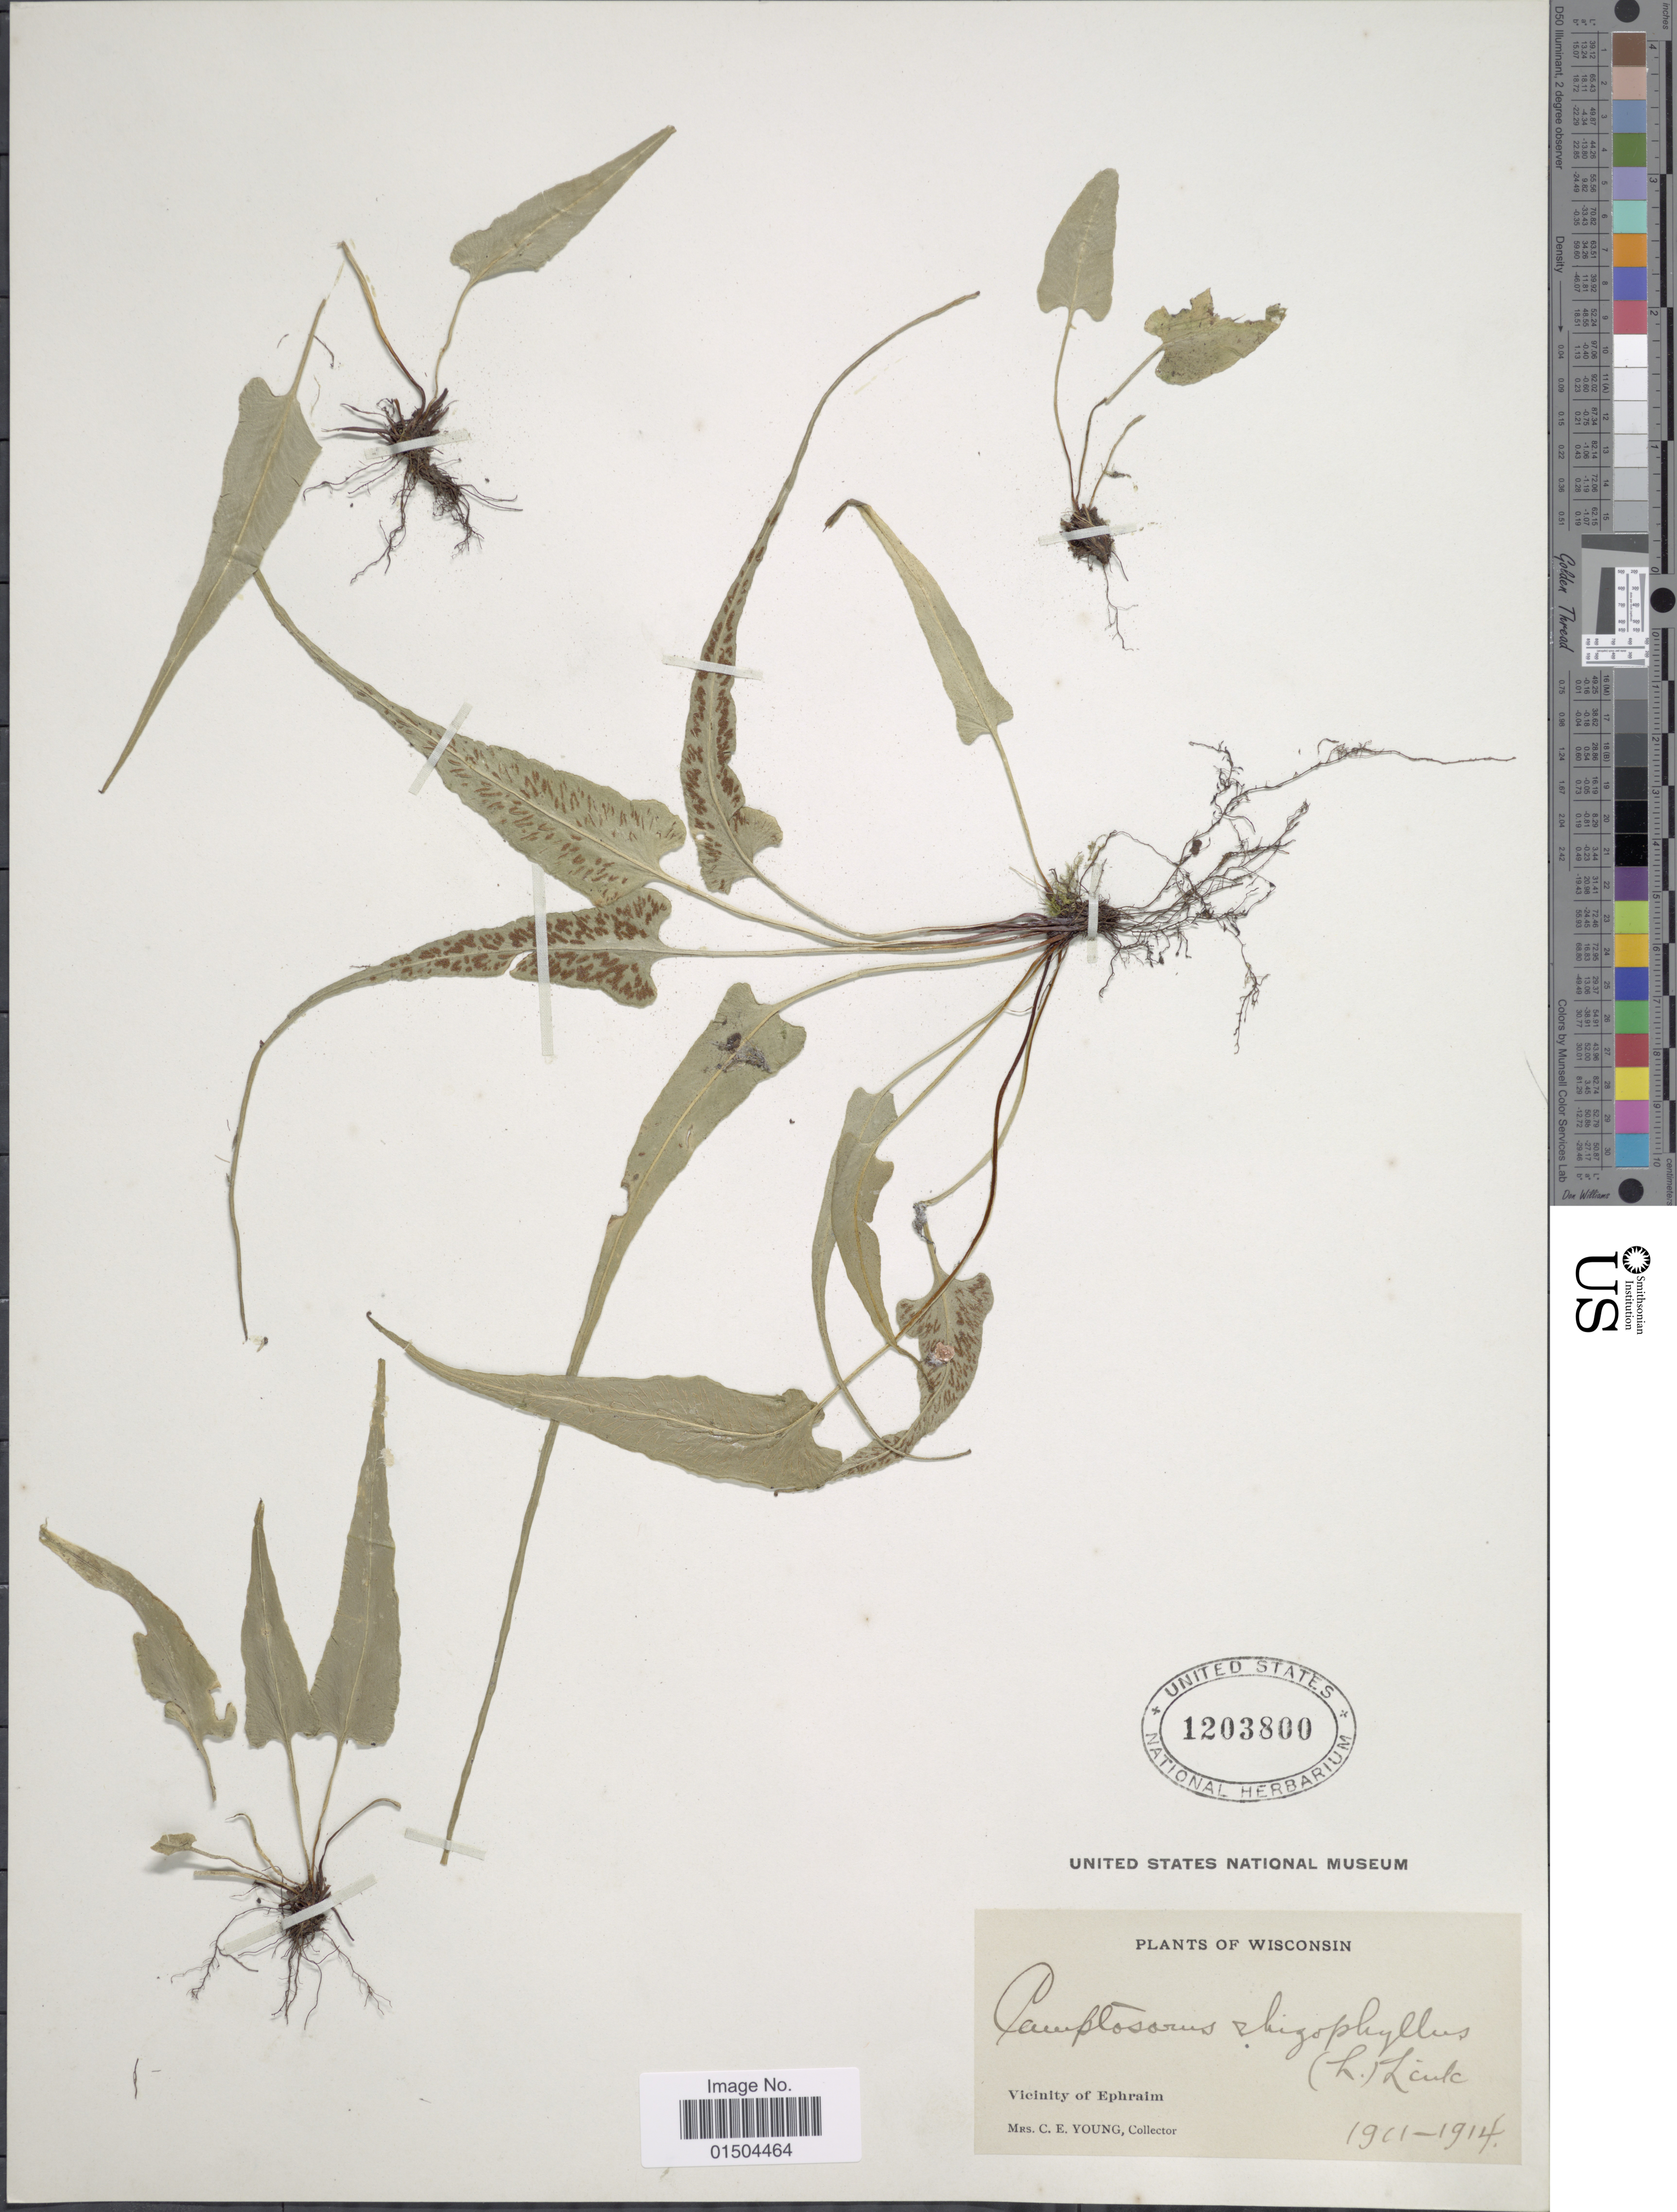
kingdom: Plantae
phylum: Tracheophyta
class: Polypodiopsida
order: Polypodiales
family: Aspleniaceae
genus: Asplenium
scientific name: Asplenium rhizophyllum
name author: L.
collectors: C. Young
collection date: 1911/1914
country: United States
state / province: Wisconsin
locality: Vicinity of Ephraim.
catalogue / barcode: US 1203800